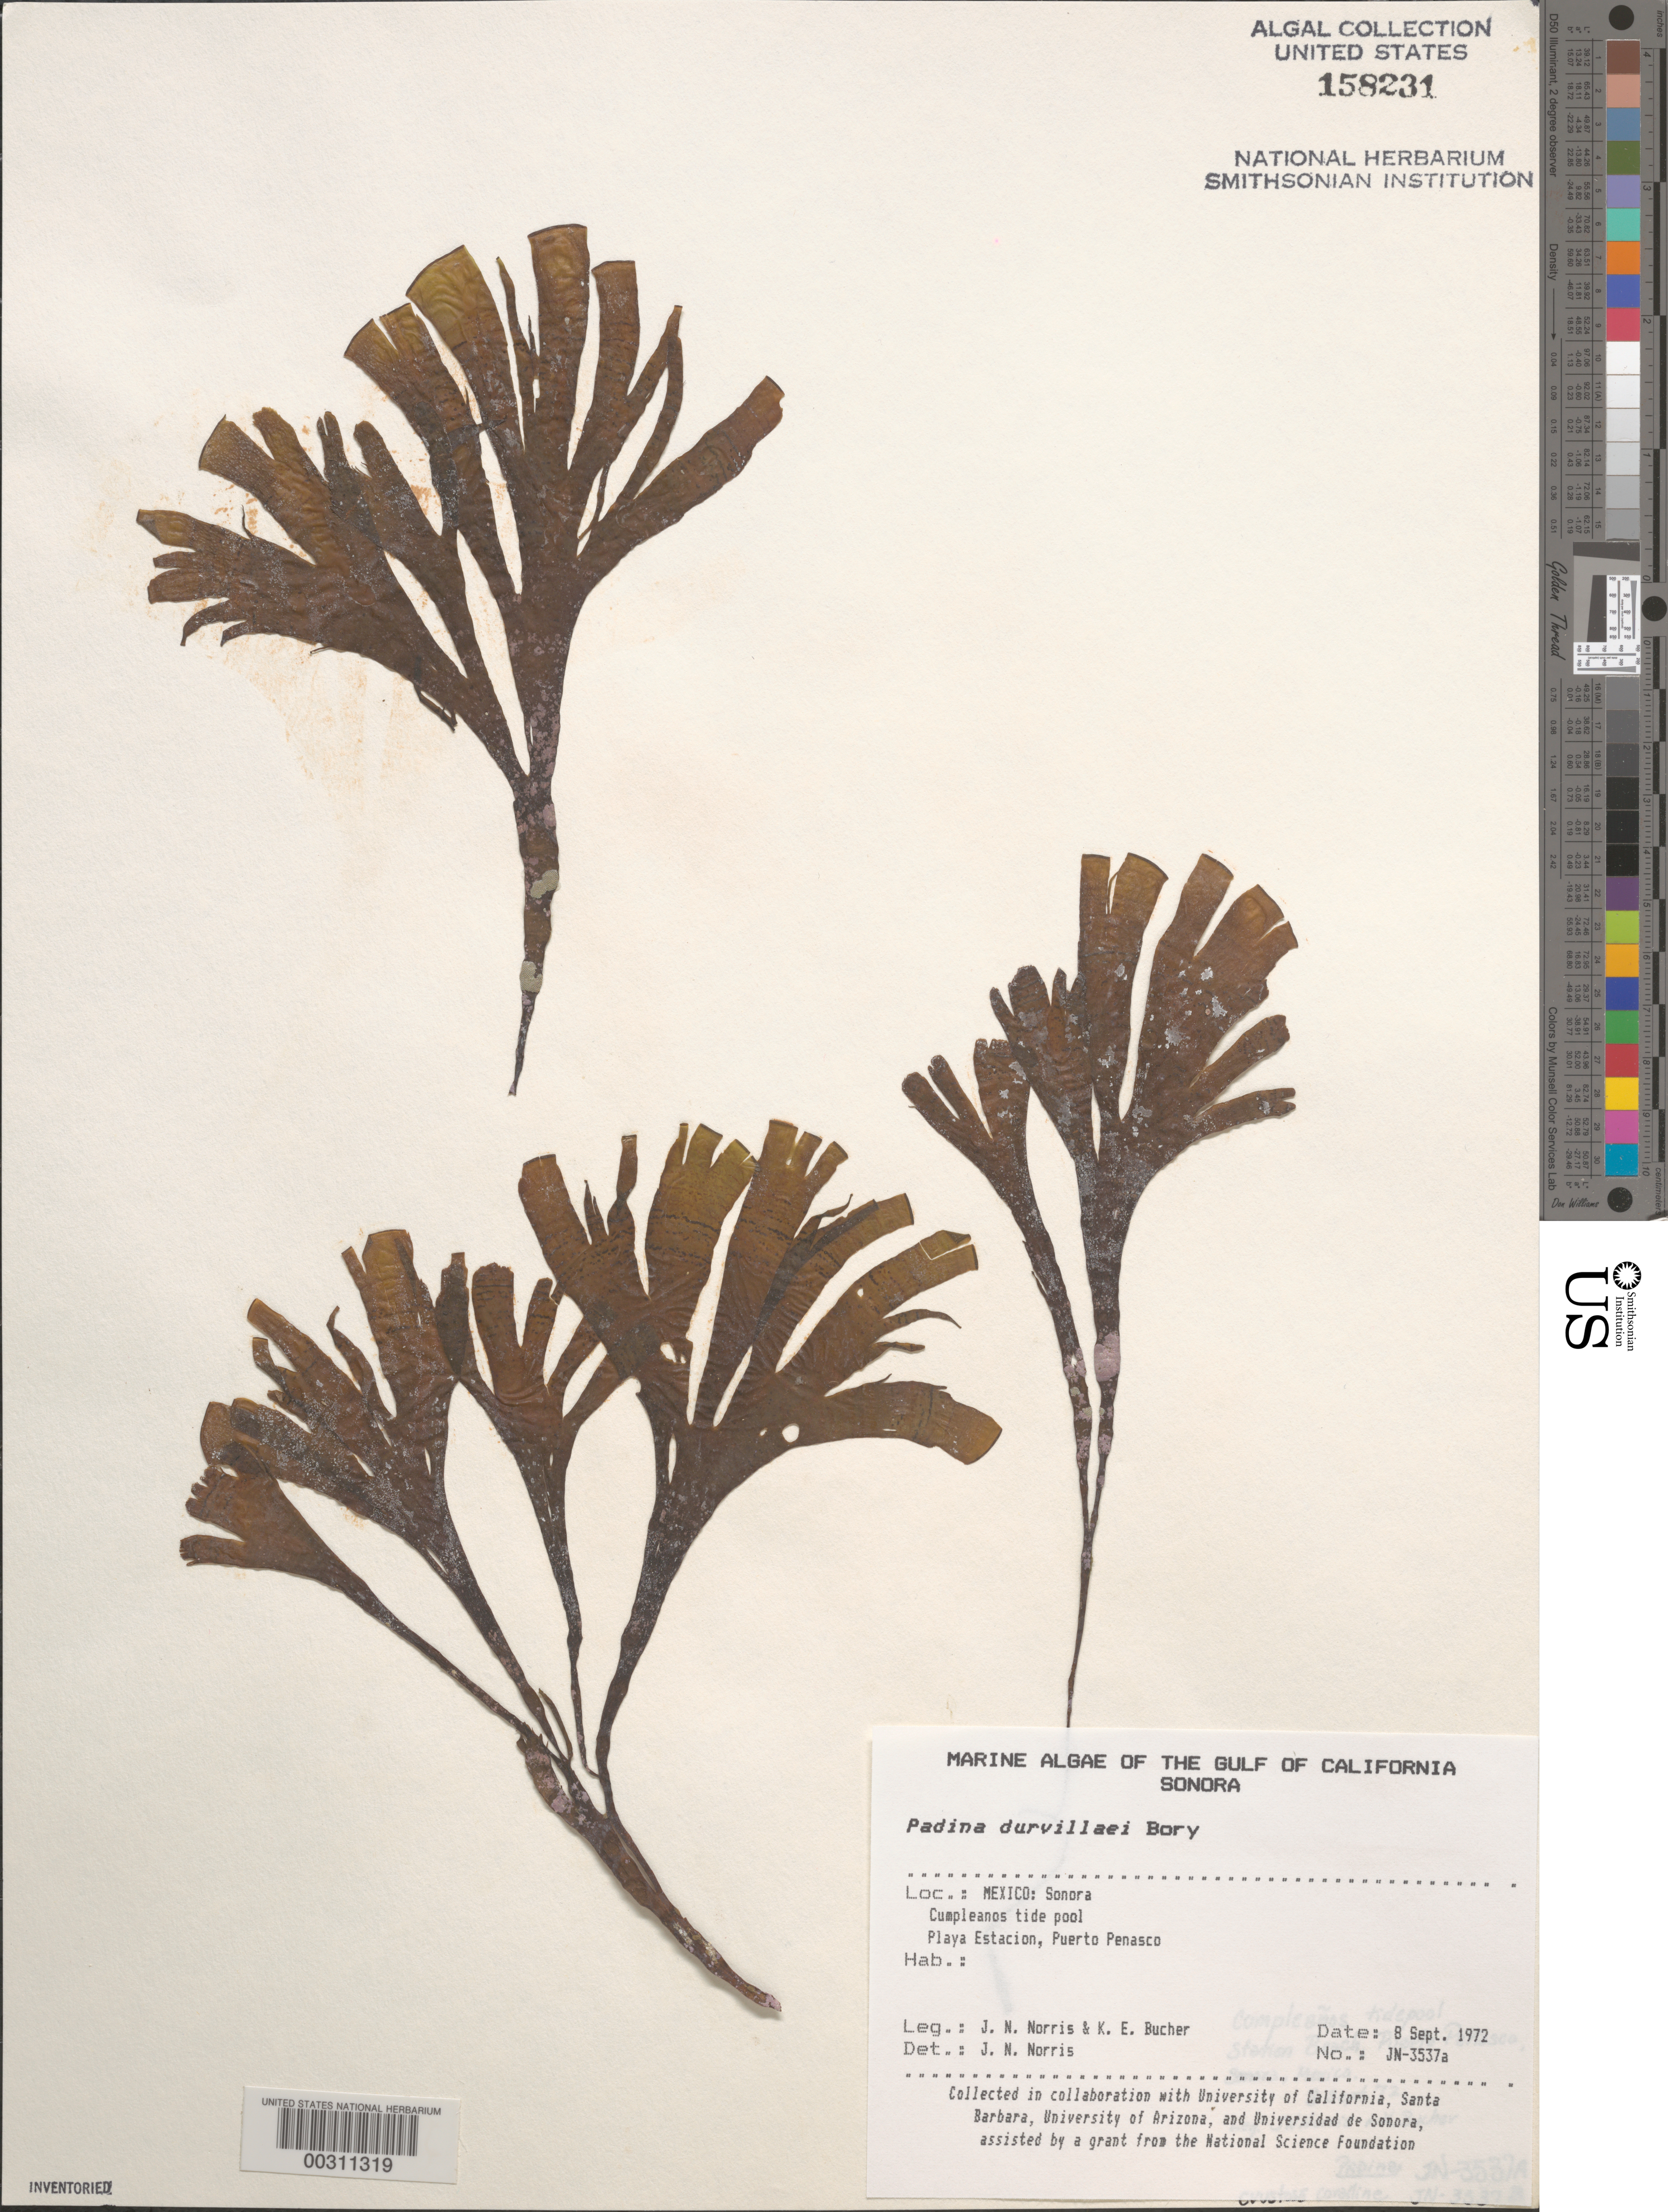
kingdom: Chromista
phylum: Ochrophyta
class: Phaeophyceae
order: Dictyotales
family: Dictyotaceae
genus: Padina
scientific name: Padina durvillaei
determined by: Norris, James N.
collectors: J. N. Norris & K. E. Bucher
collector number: JN-3537a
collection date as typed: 08 Sep 1972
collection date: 1972-09-08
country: Mexico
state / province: Sonora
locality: Playa Estacion, Puerto Penasco, Cumpleanos tide pool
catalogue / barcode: US 158231